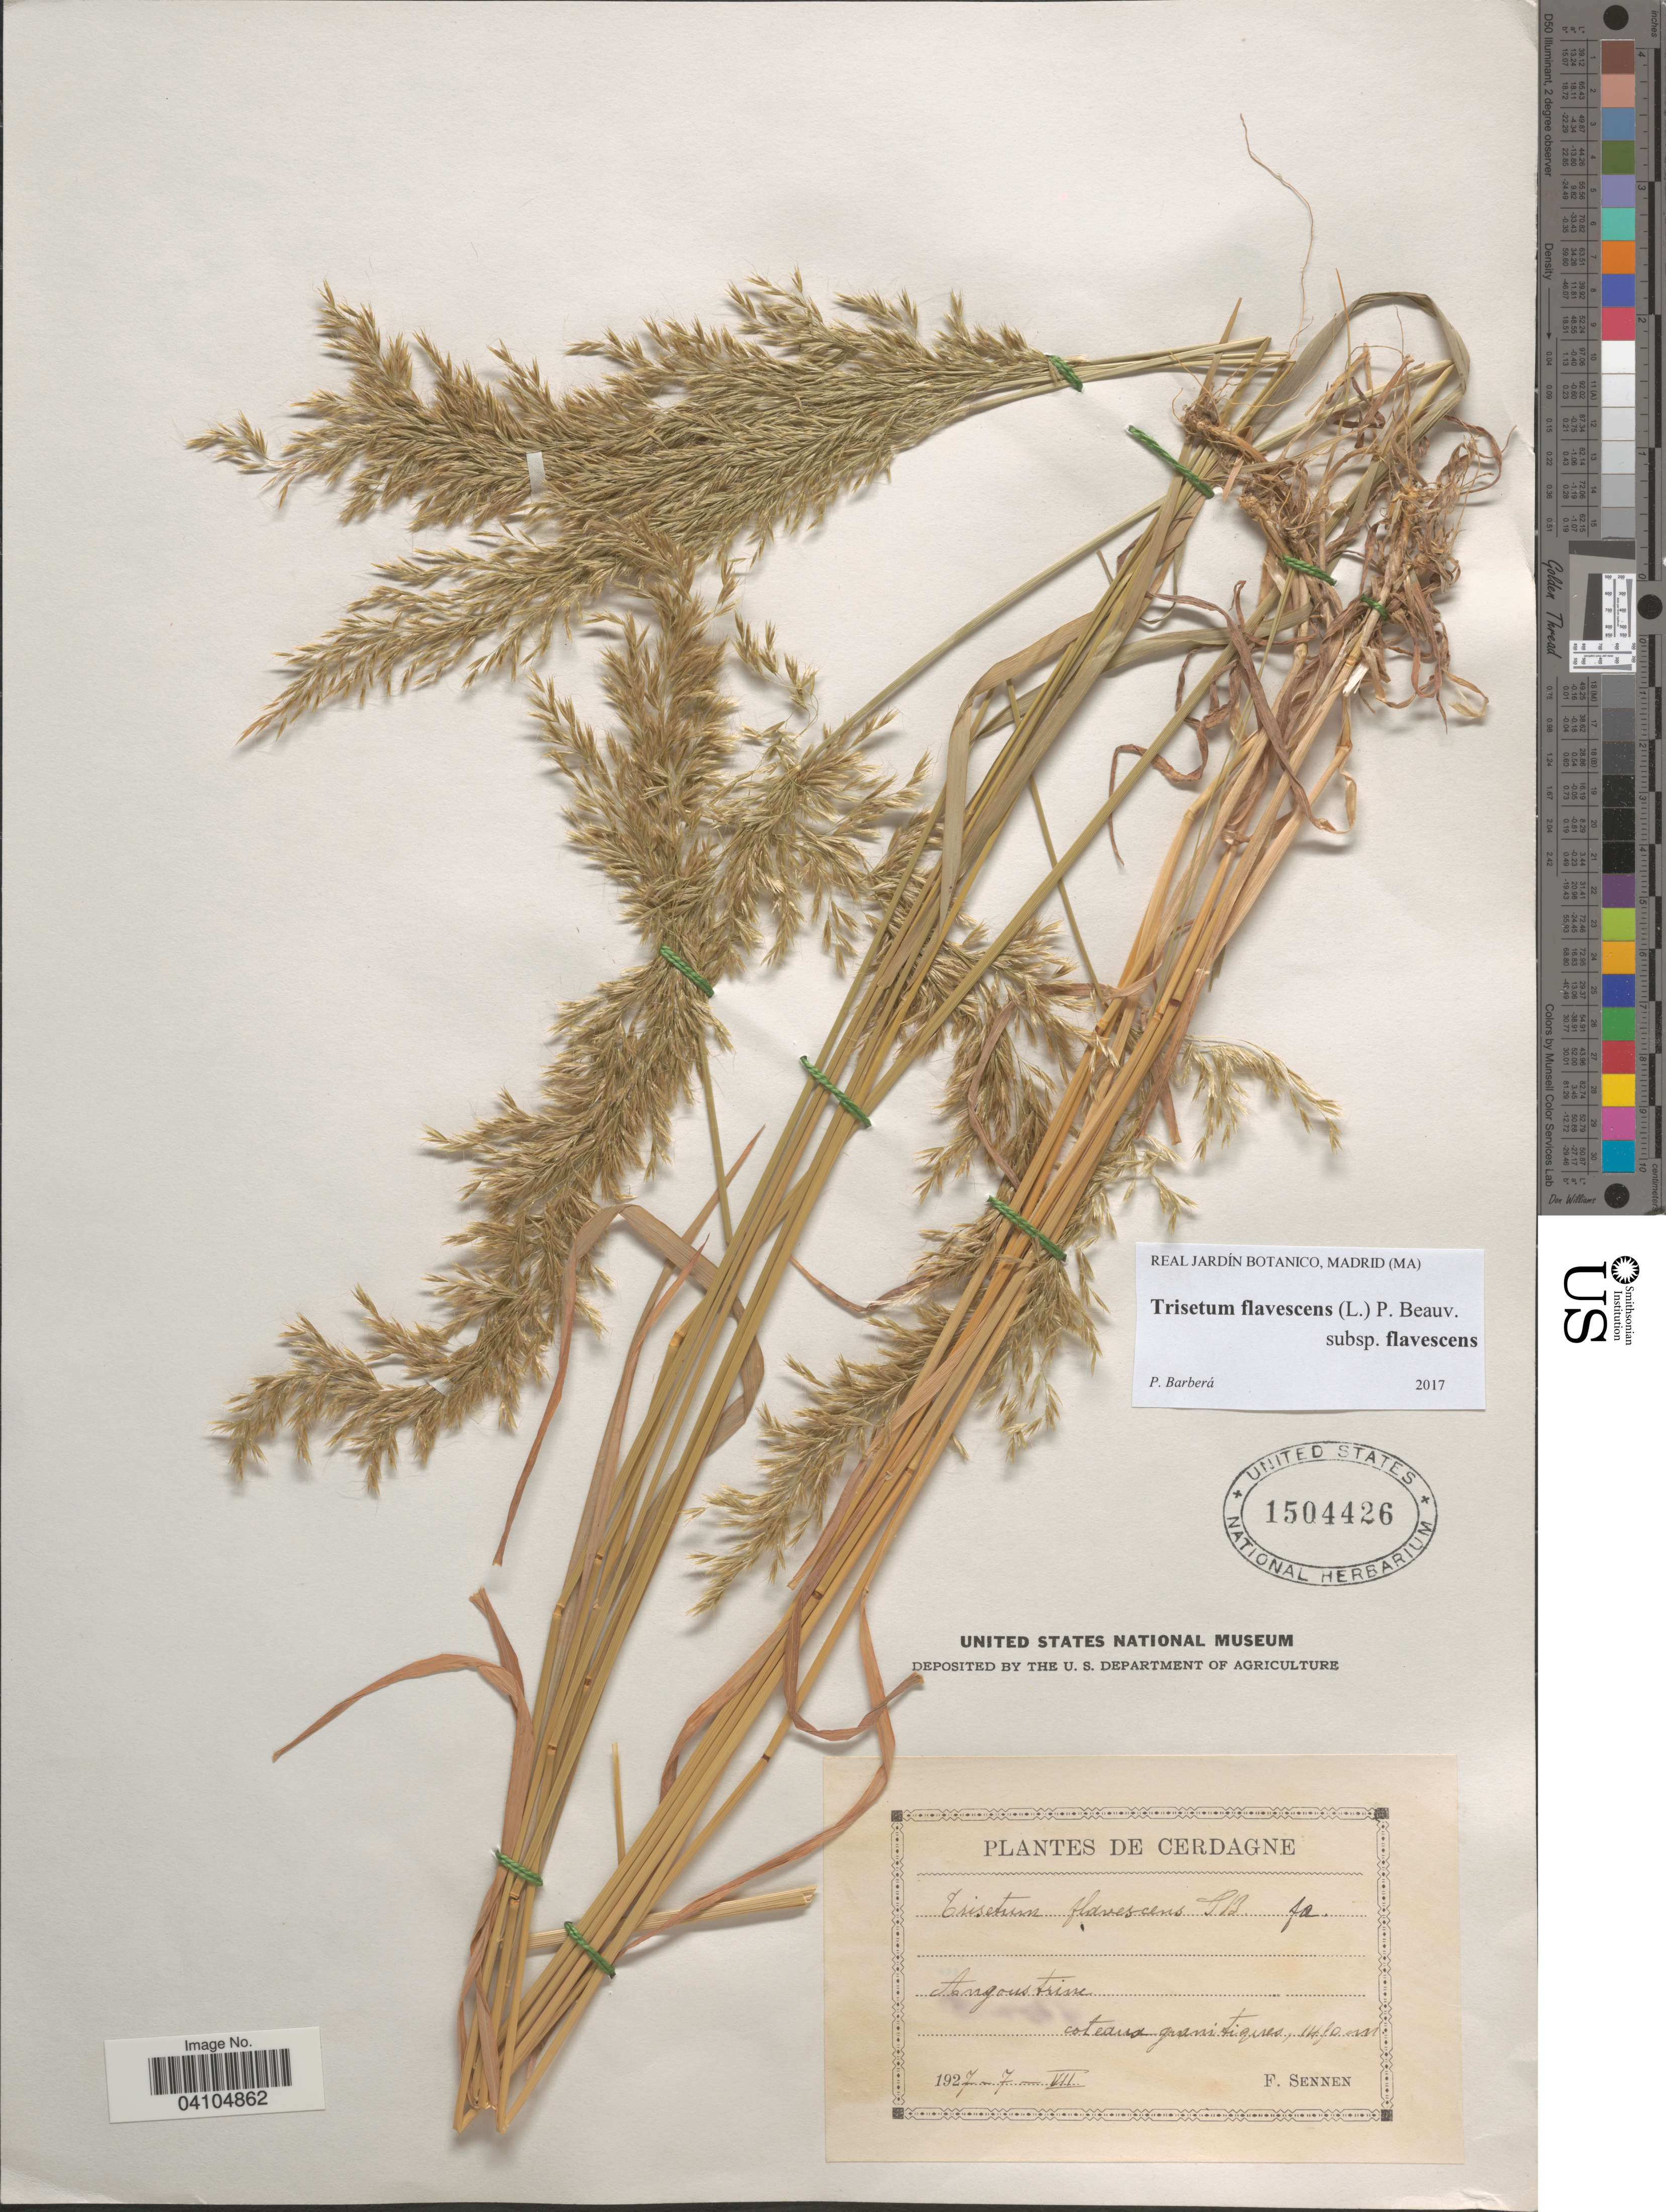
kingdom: Plantae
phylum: Tracheophyta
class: Liliopsida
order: Poales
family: Poaceae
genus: Trisetum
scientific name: Trisetum flavescens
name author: (L.) P. Beauv.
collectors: E. Sennen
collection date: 1927-07-07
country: France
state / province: Occitanie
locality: Cerdagne. Angoustrine.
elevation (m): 1450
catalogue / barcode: US 1504426